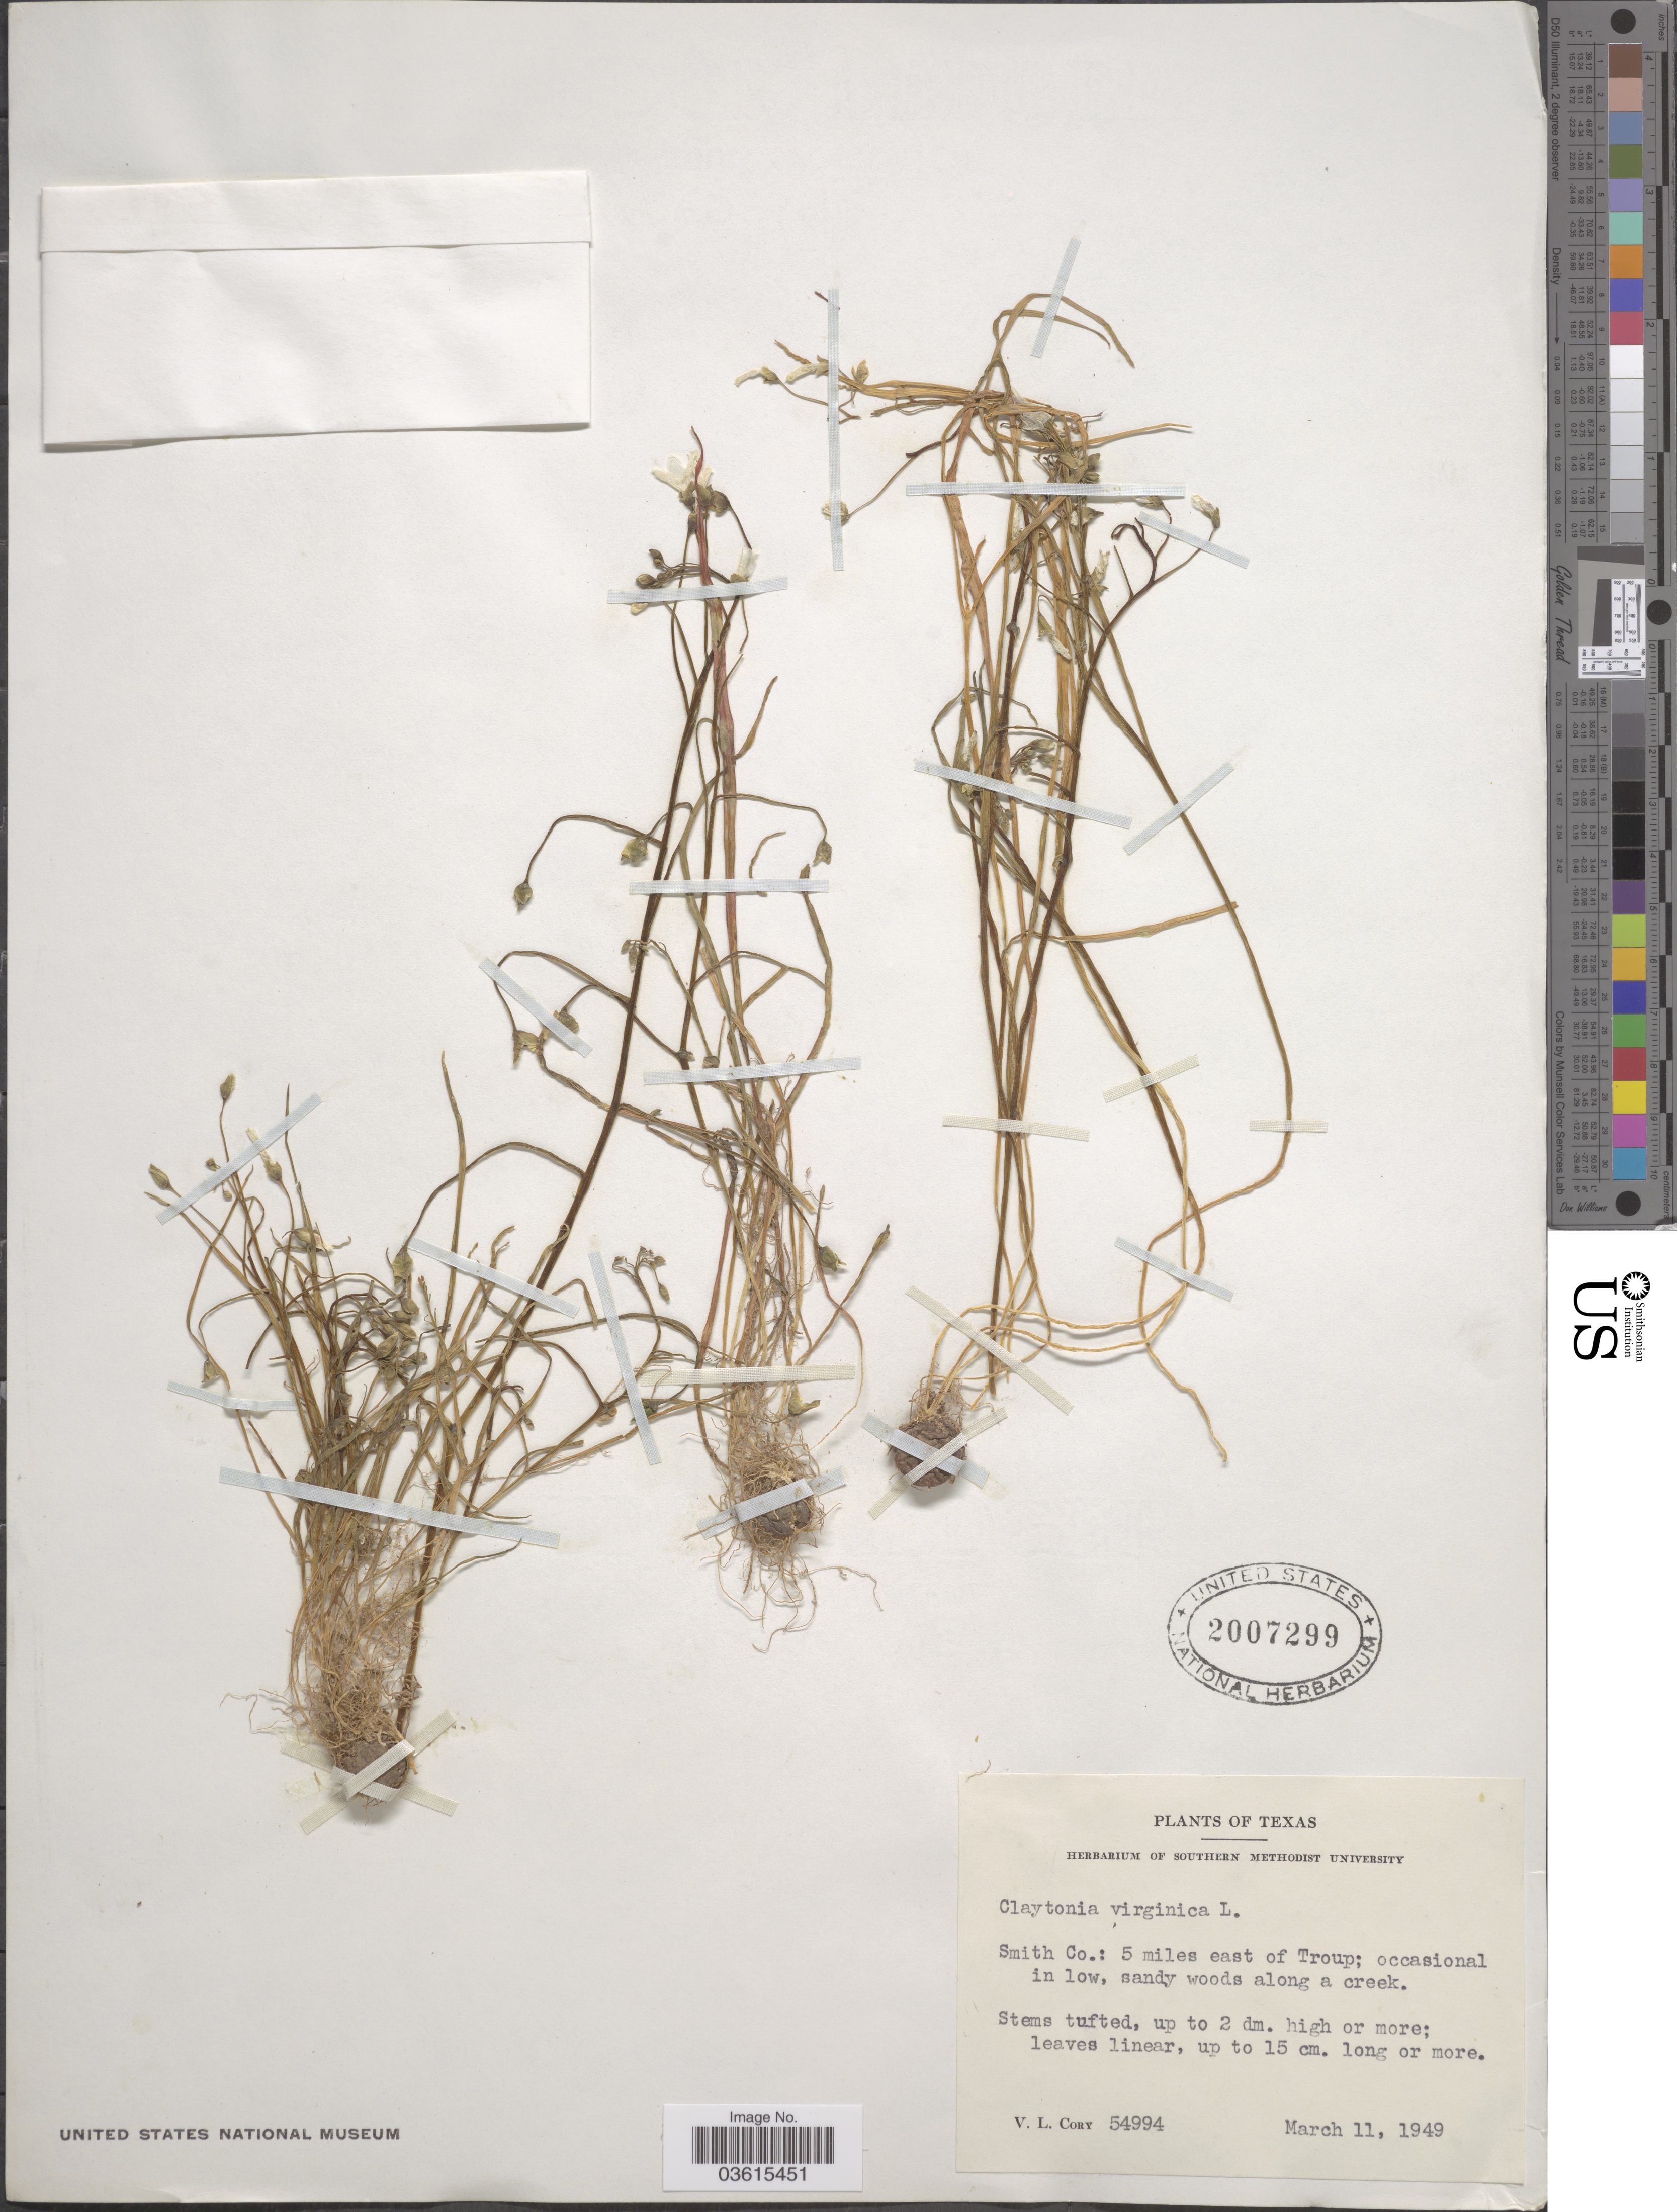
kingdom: Plantae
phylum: Tracheophyta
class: Magnoliopsida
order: Caryophyllales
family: Montiaceae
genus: Claytonia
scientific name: Claytonia virginica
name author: L.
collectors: V. Cory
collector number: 54994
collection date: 1949-03-11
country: United States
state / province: Texas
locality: Smith Co.: 5 miles east of Troup.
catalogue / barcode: US 2007299